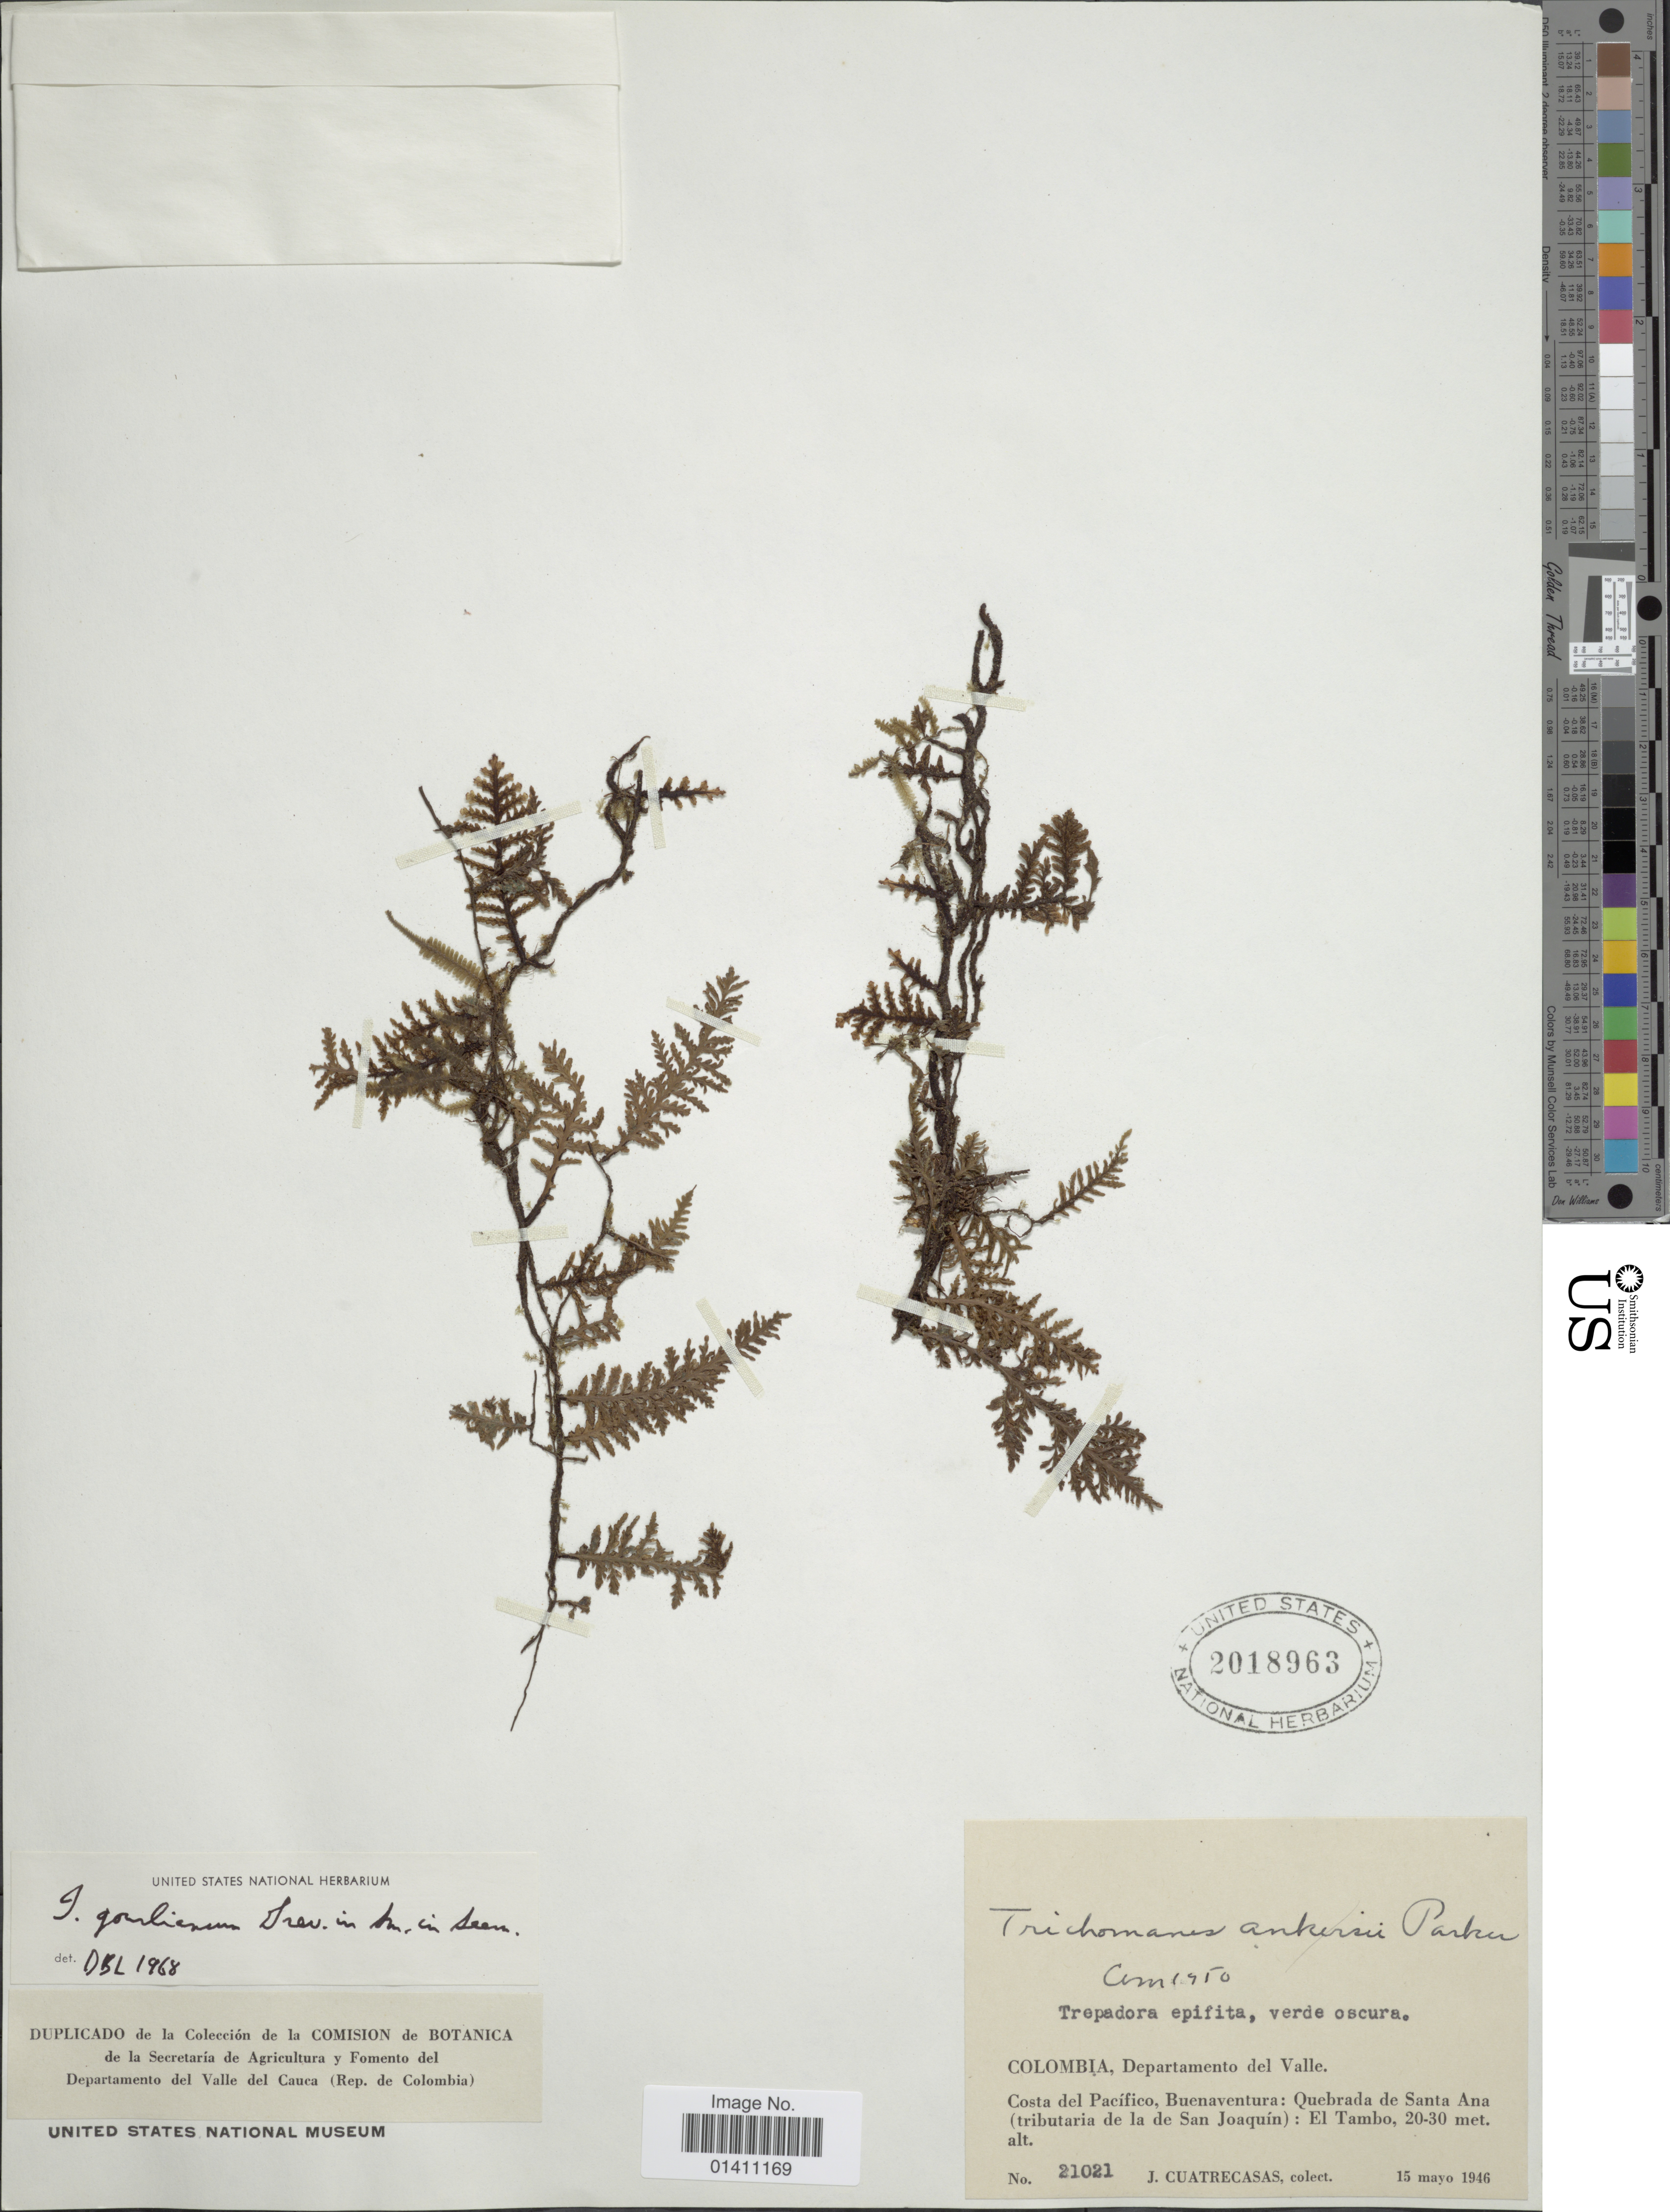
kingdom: Plantae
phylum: Tracheophyta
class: Polypodiopsida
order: Hymenophyllales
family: Hymenophyllaceae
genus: Didymoglossum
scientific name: Didymoglossum gourlianum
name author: (Grev. ex J. Sm.) Pic. Serm.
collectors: J. Cuatrecasas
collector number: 21021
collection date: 1946-05-15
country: Colombia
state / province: Valle del Cauca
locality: Departamento del Valle. Costa del Pacifico, Buenaventura: Quebrada de Santa Ana (tributaria de la de San Joaquin): El Tambo.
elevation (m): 20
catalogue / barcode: US 2018963